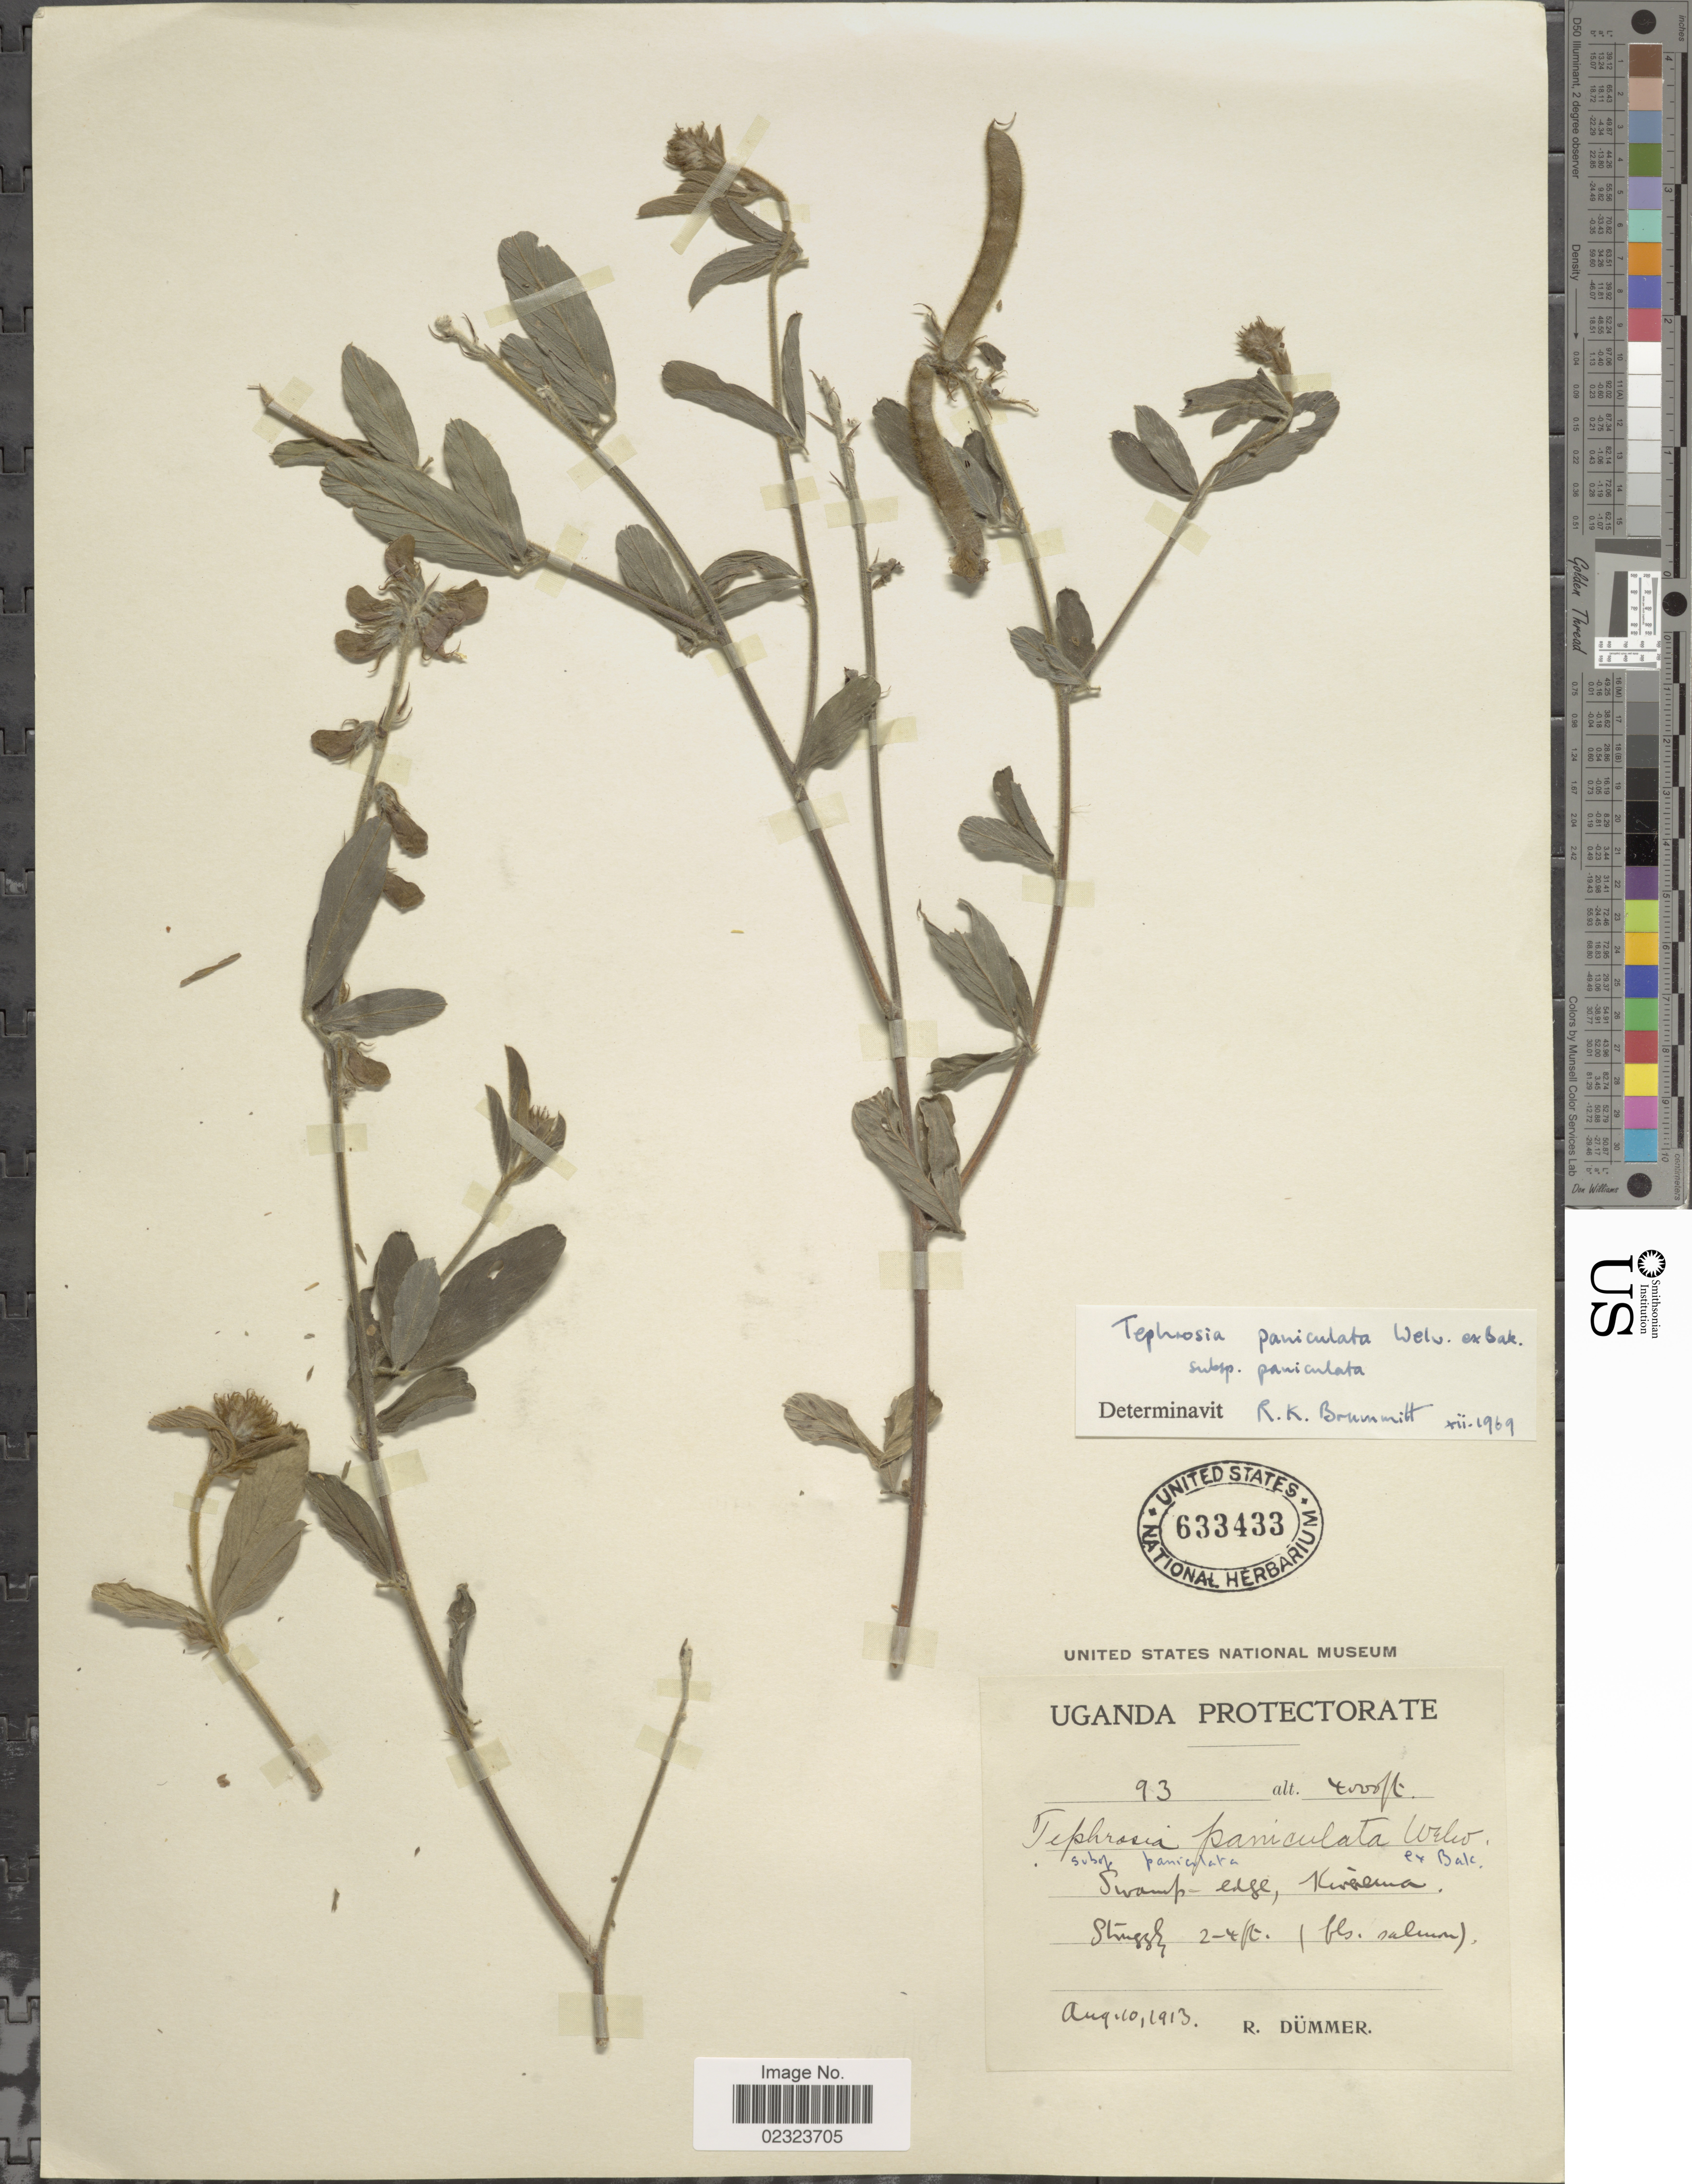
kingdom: Plantae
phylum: Tracheophyta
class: Magnoliopsida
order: Fabales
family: Fabaceae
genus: Tephrosia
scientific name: Tephrosia paniculata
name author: Baker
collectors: R. Duemmer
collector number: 93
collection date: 1913-08-10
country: Uganda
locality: Uganda Protectorate, swamp edge, Kirerema.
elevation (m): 1219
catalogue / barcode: US 633433